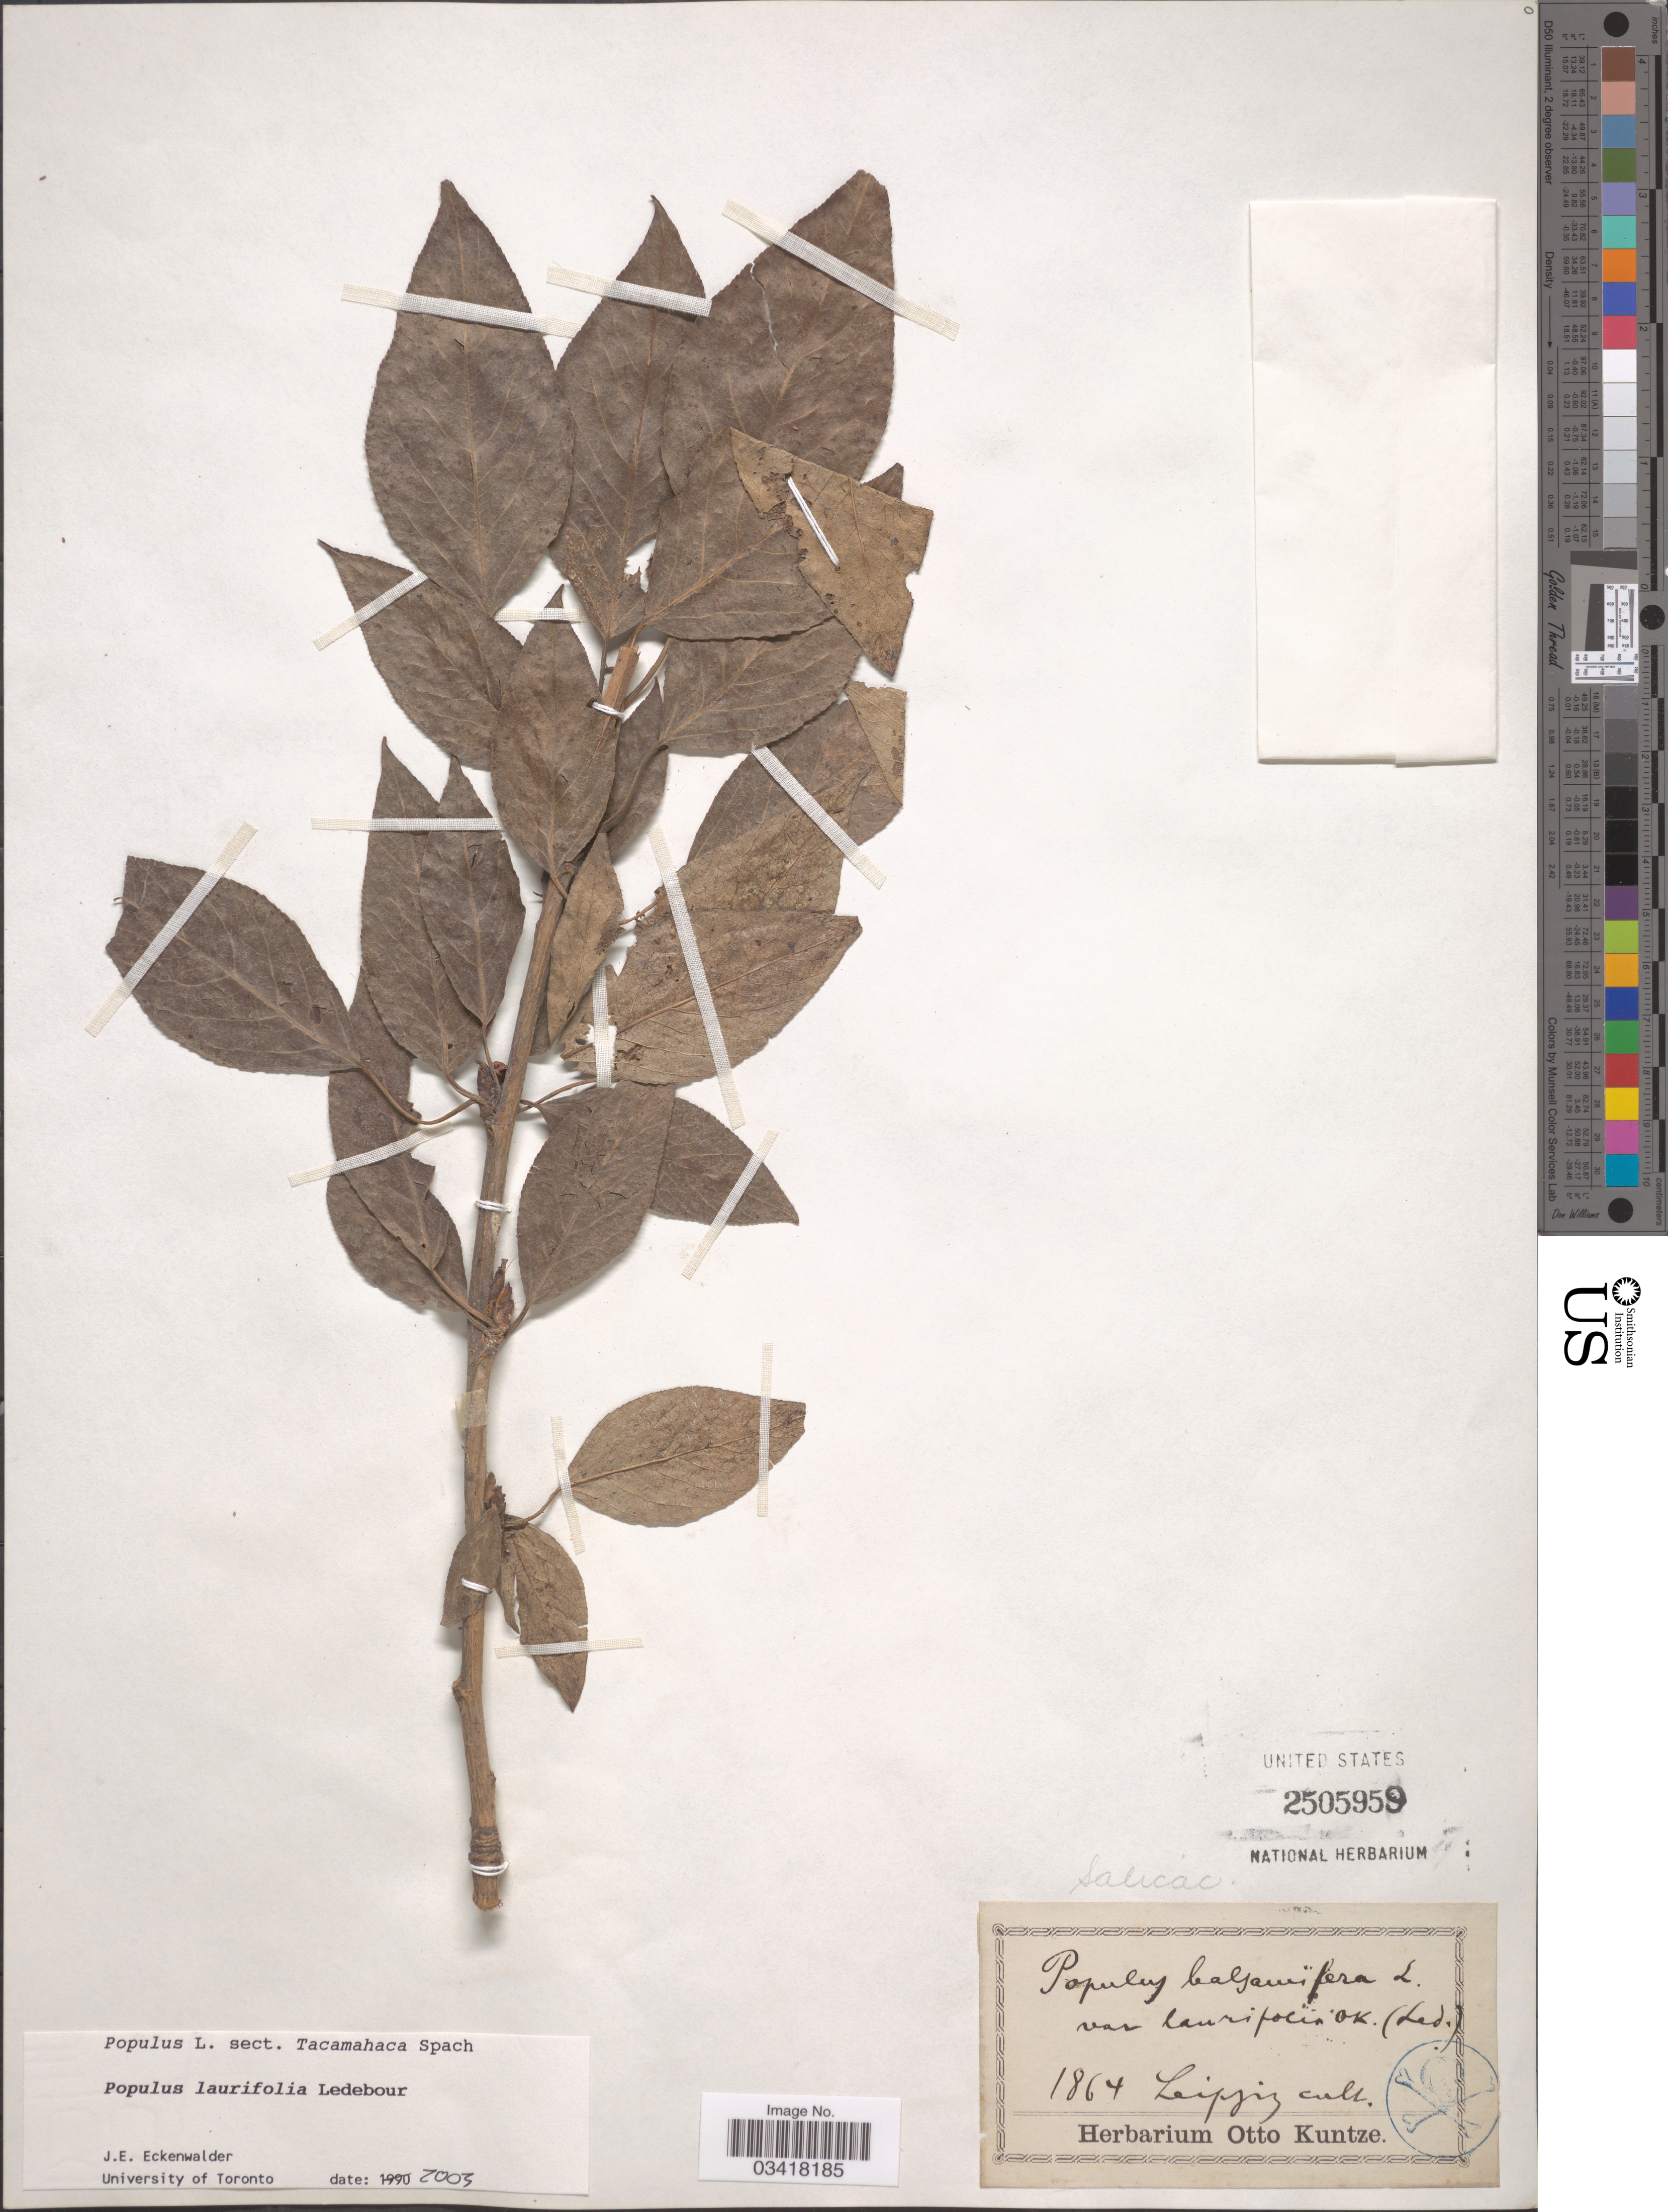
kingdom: Plantae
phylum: Tracheophyta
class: Magnoliopsida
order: Malpighiales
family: Salicaceae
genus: Populus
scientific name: Populus laurifolia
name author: Ledeb.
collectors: ex herb. Otto Kuntze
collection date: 1864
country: Germany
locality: Leipzig.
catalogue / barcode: US 2505959